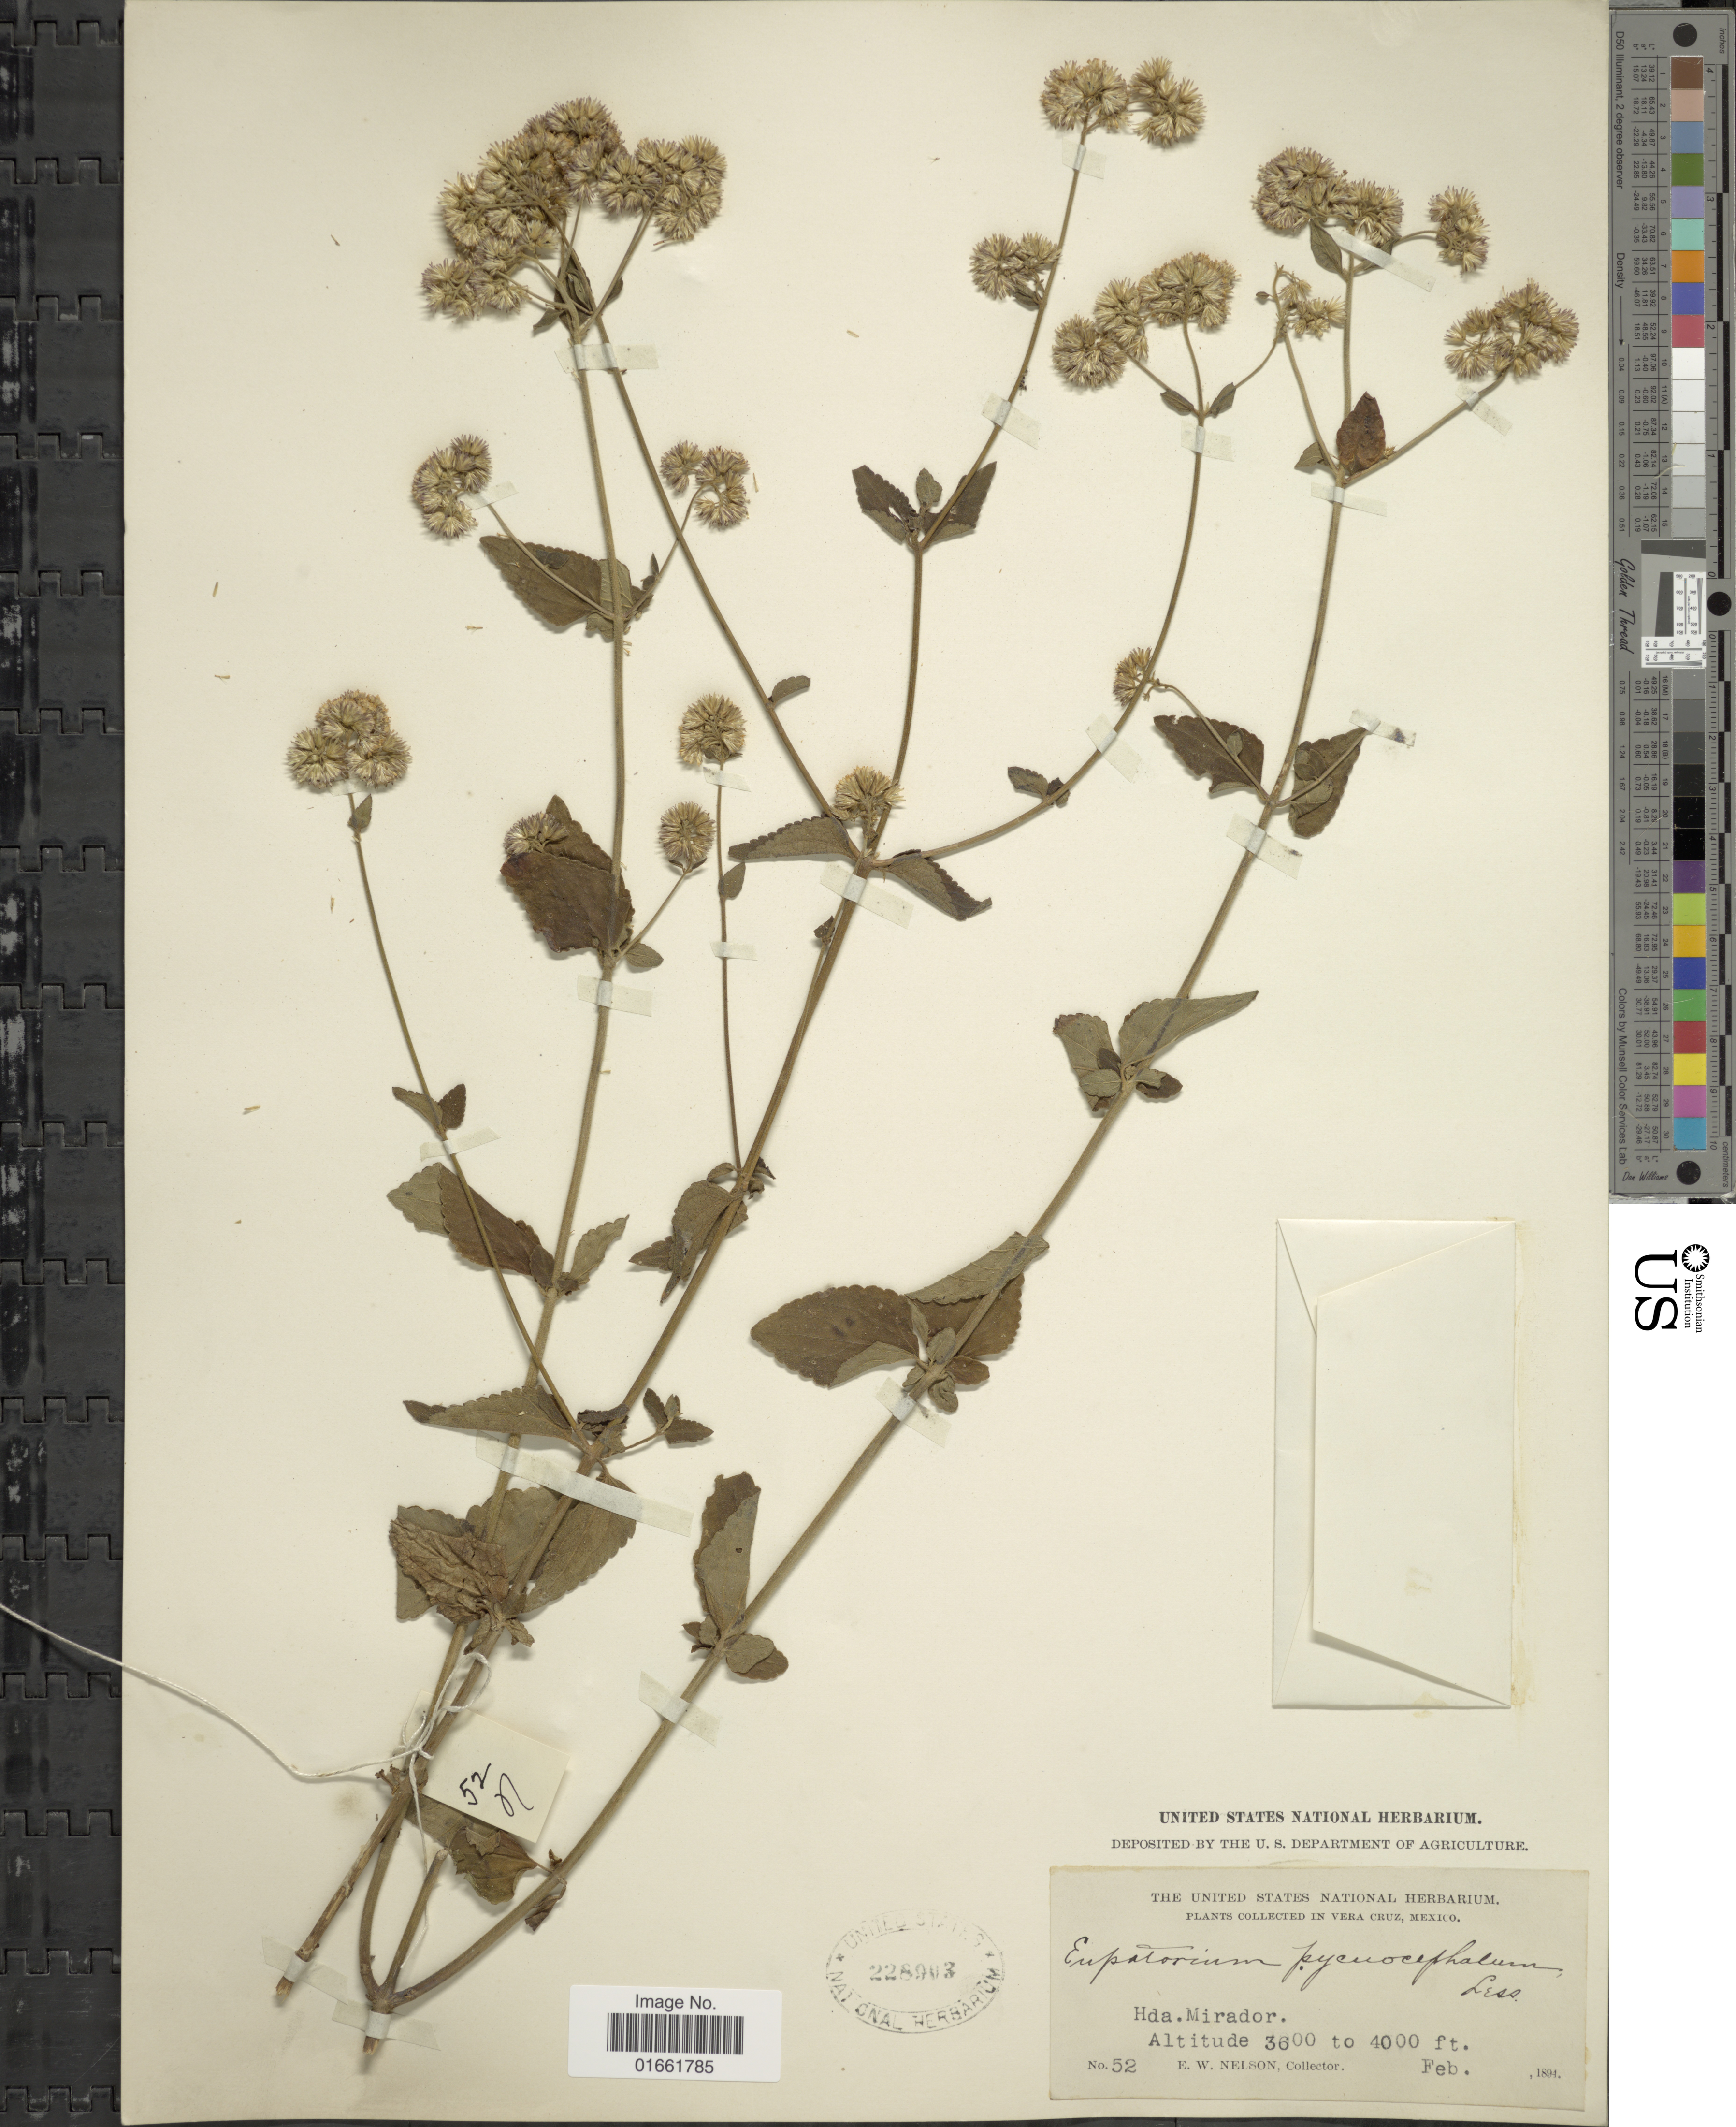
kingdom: Plantae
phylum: Tracheophyta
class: Magnoliopsida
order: Asterales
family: Asteraceae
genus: Fleischmannia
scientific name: Fleischmannia pratensis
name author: (Klatt) R.M. King & H. Rob.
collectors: E. W. Nelson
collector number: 52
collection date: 1894-02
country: Mexico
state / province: Veracruz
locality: Vera Cruz. Hda. Mirador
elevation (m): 1097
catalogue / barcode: US 228903